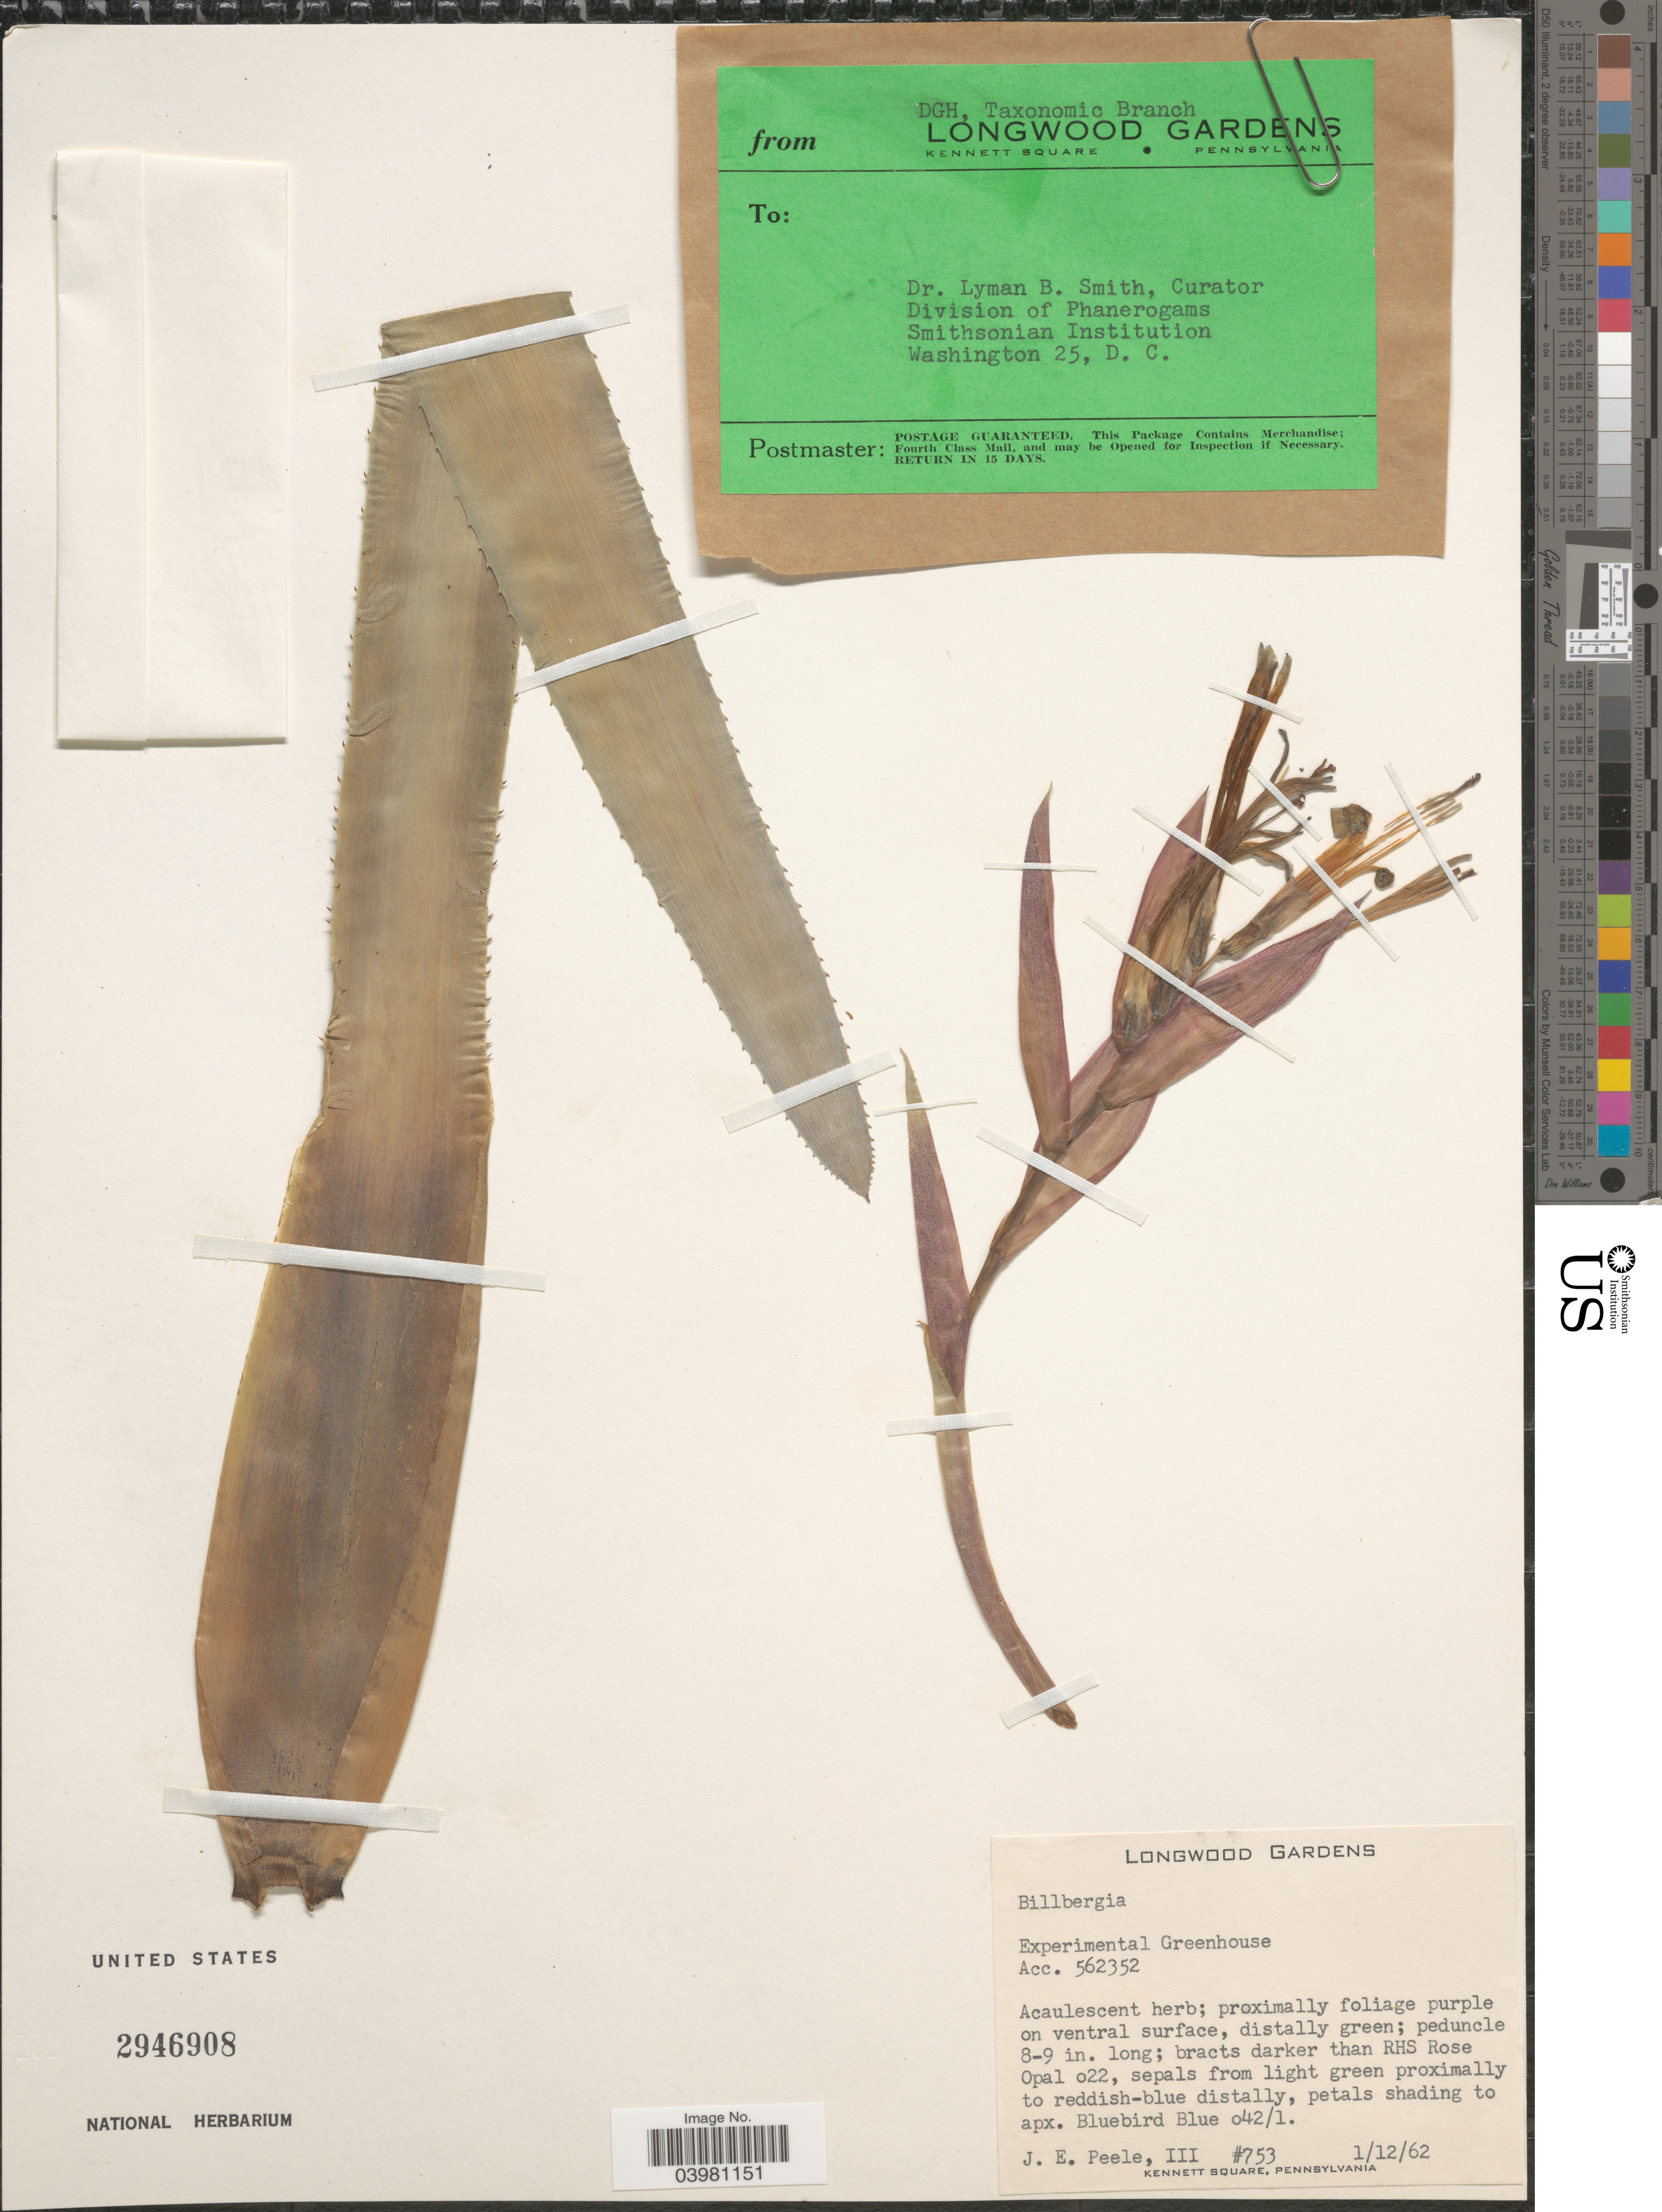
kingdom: Plantae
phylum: Tracheophyta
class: Liliopsida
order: Poales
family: Bromeliaceae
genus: Billbergia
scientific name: Billbergia sp.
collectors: J. Peele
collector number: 753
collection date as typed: Transcribed d/m/y: 1/12/62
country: United States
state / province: Pennsylvania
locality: Longwood Gardens. Experimental Greenhouse.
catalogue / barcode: US 2946908